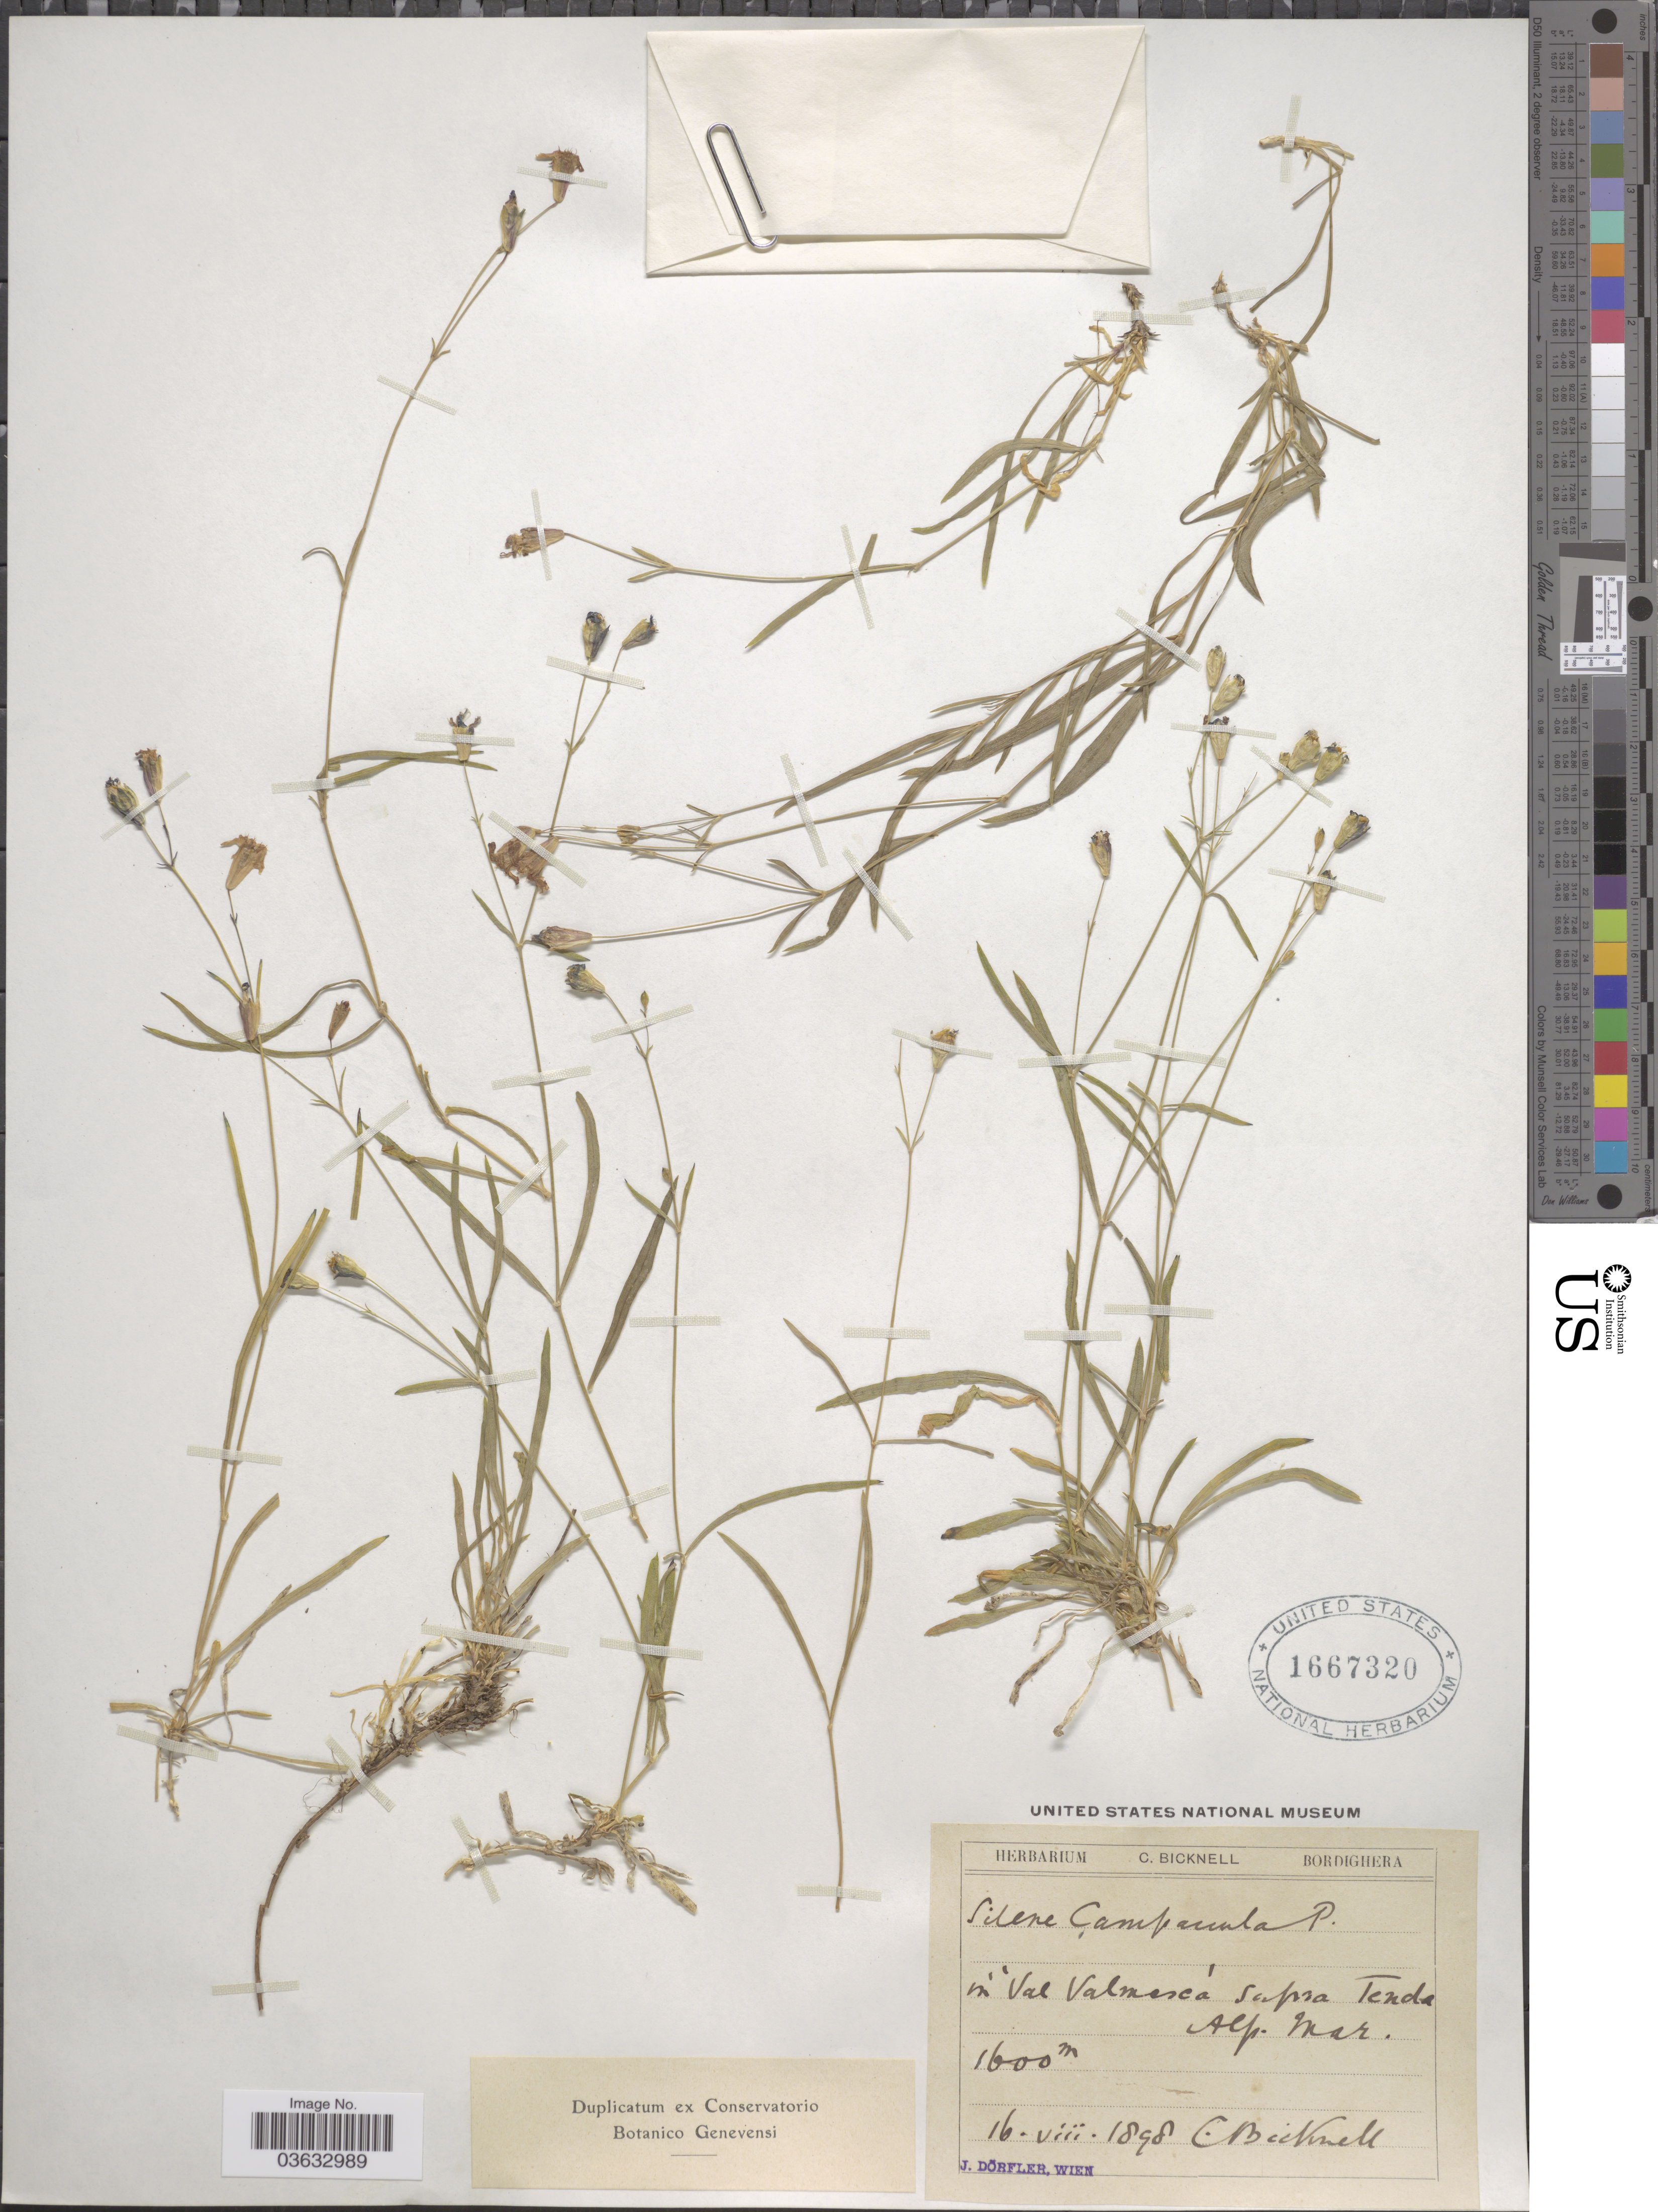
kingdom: Plantae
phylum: Tracheophyta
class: Magnoliopsida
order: Caryophyllales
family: Caryophyllaceae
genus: Silene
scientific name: Silene campanula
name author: Pers.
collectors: C. Bicknell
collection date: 1898-08-16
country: Italy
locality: In Val Valmesca supra Tenda Alp. Mar.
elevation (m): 1600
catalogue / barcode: US 1667320